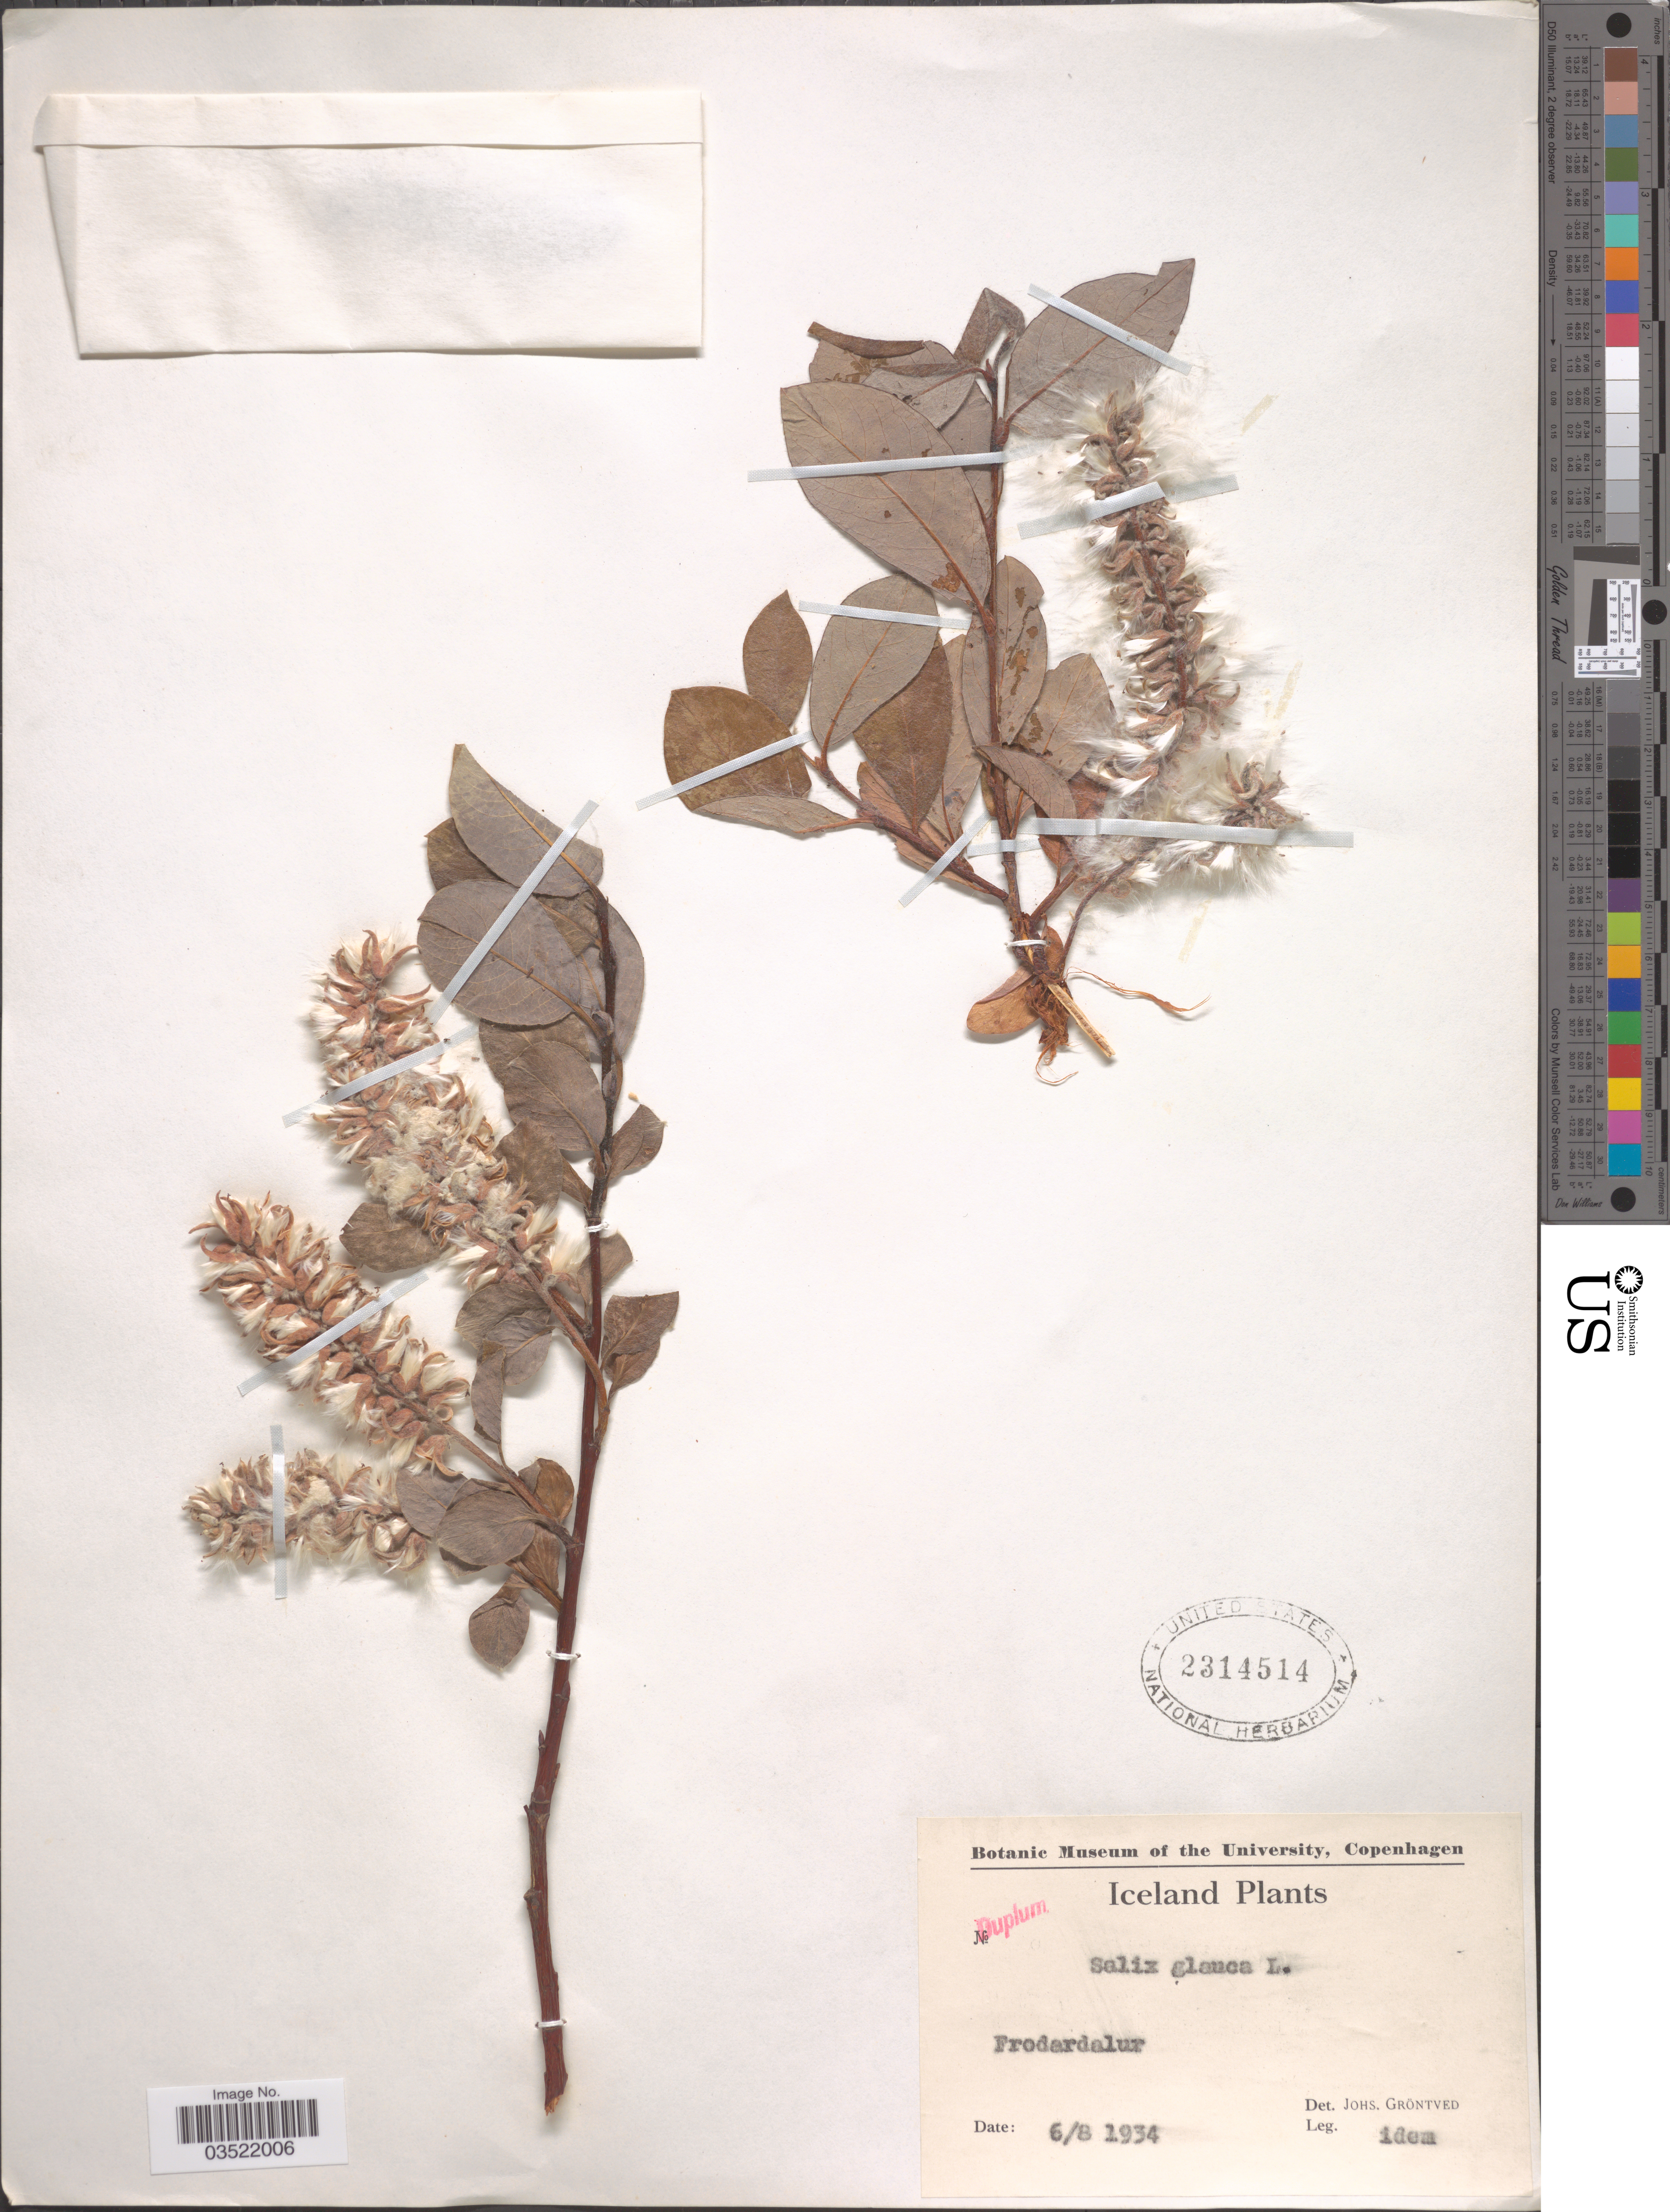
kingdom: Plantae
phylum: Tracheophyta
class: Magnoliopsida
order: Malpighiales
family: Salicaceae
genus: Salix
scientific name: Salix glauca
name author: L.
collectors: J. Gröntved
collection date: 1934-08-06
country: Iceland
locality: Frodardalur.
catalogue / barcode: US 2314514